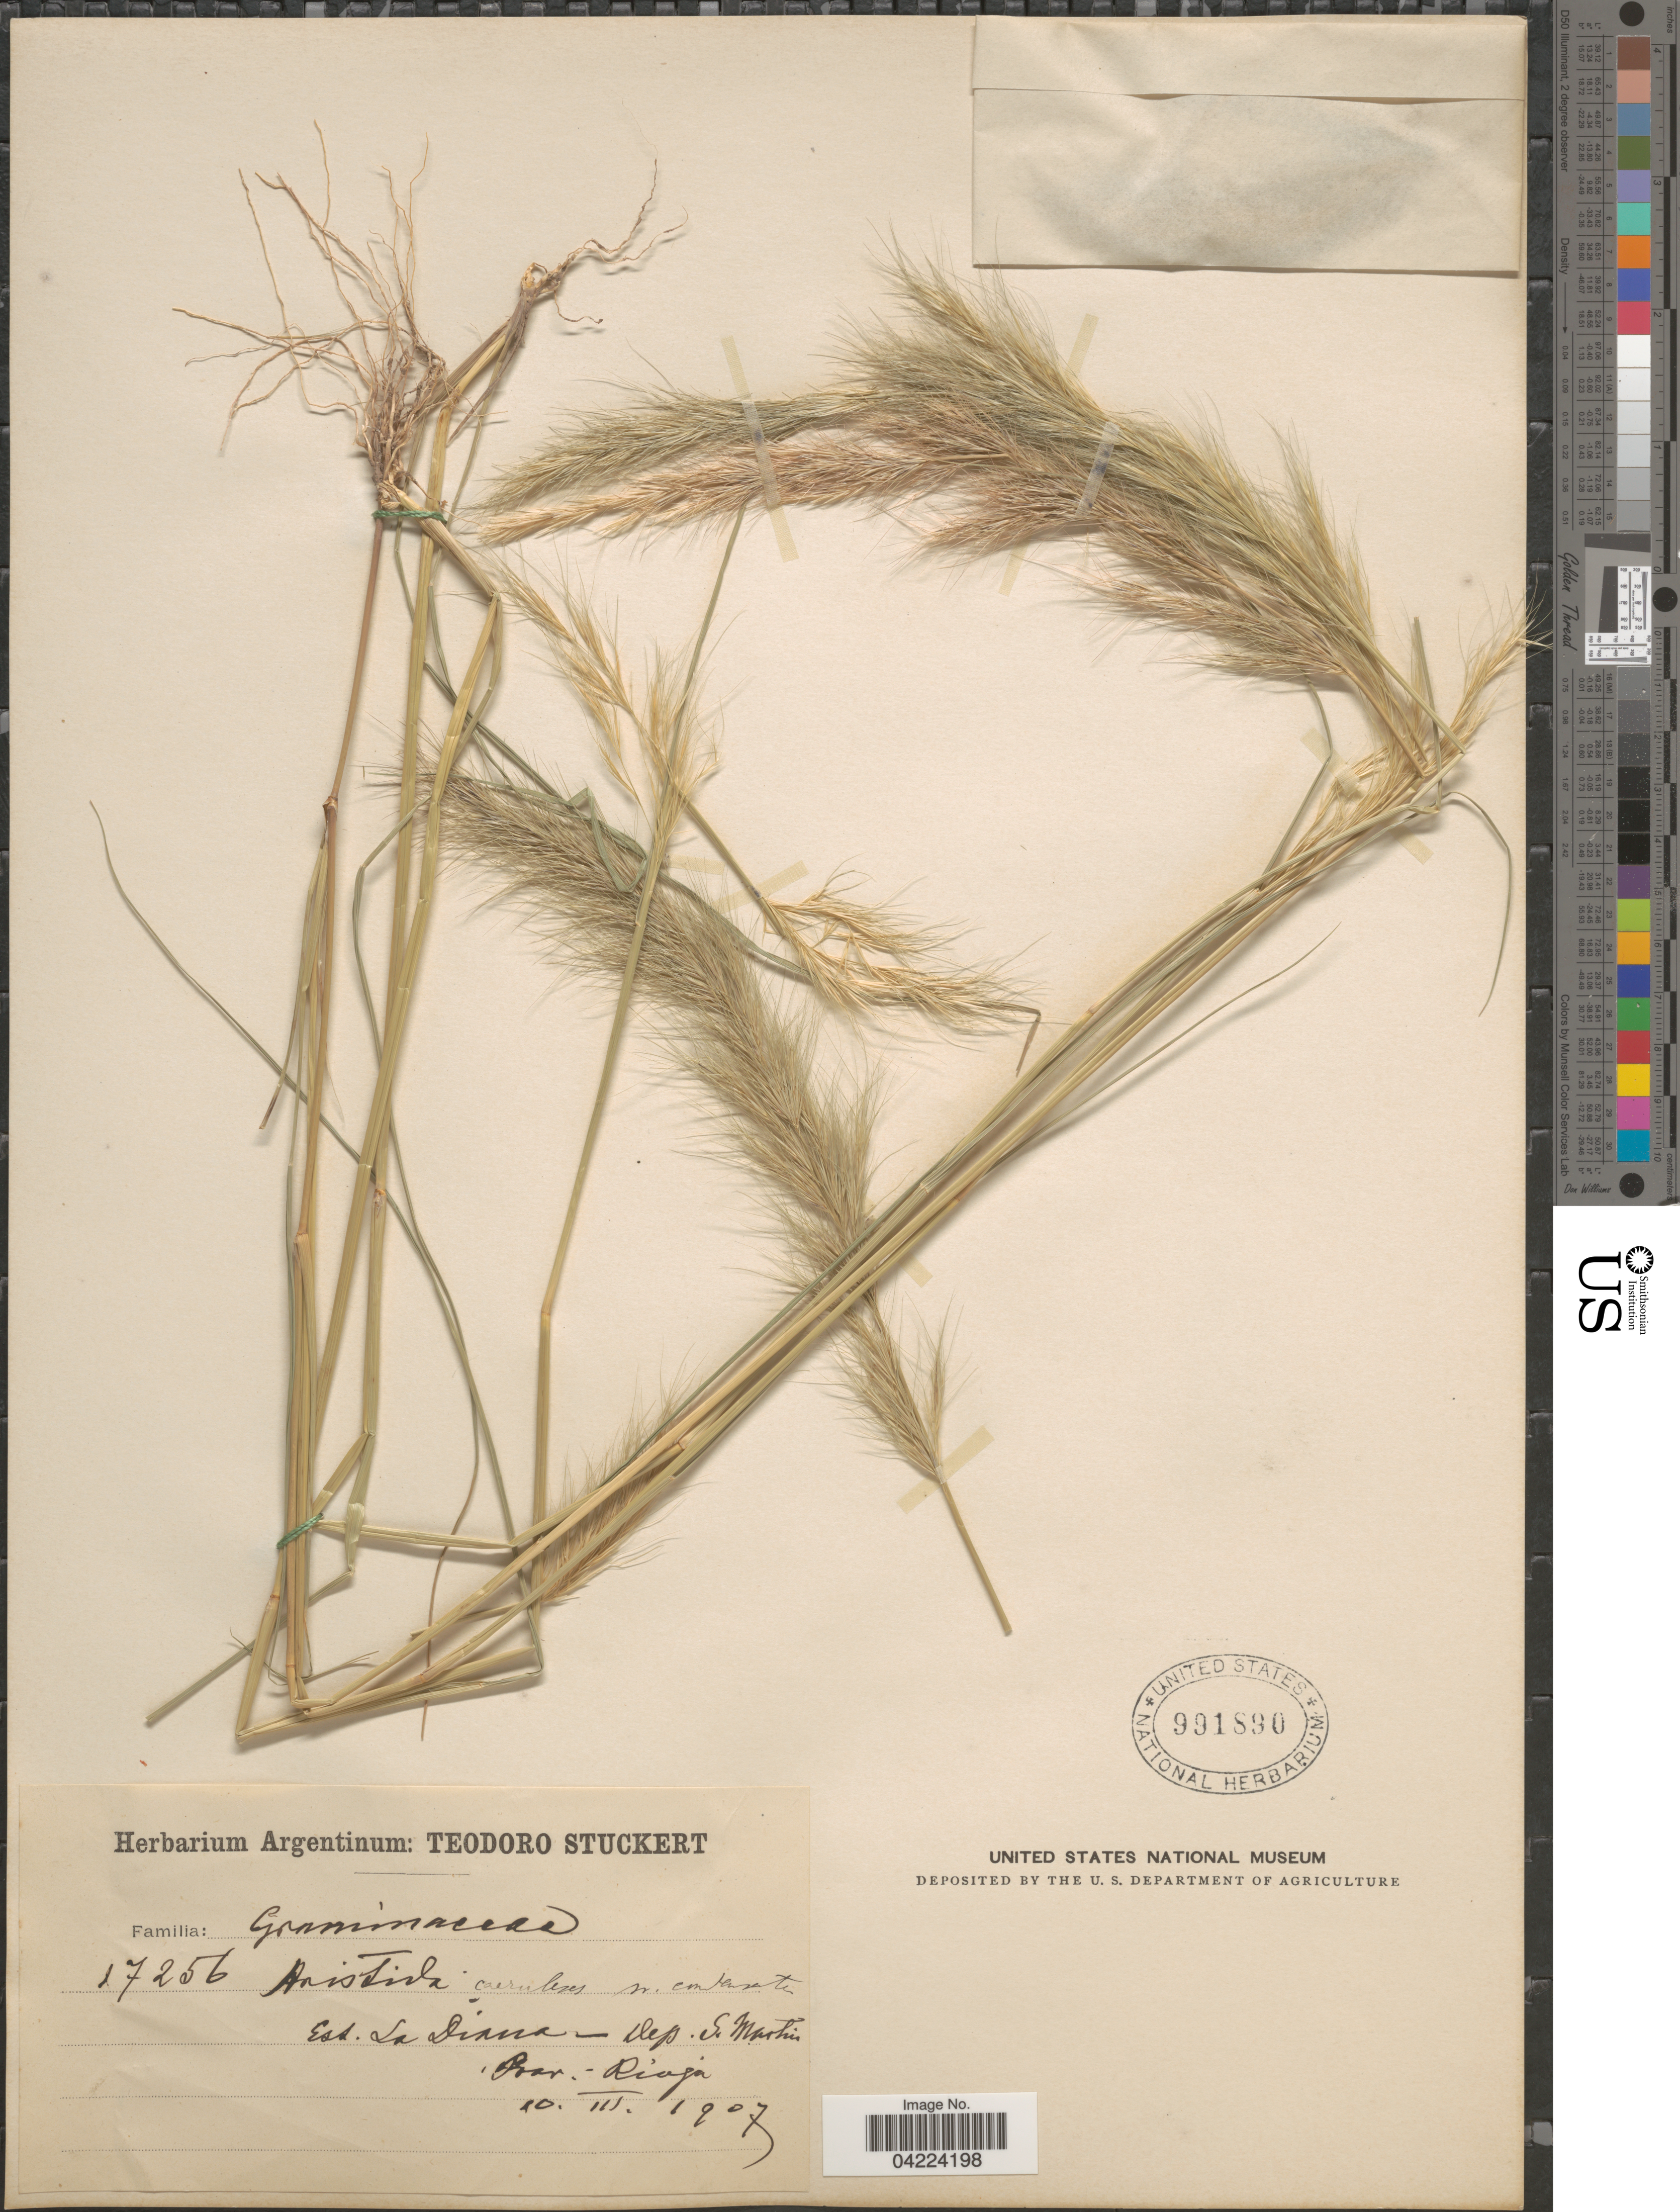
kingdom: Plantae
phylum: Tracheophyta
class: Liliopsida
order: Poales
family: Poaceae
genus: Aristida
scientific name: Aristida adscensionis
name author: L.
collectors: T. Stuckert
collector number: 17256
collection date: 1907-03-10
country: Argentina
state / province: La Rioja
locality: Est. La Diana - Dep. S. Martin. Prov. Rioja.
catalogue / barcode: US 991890